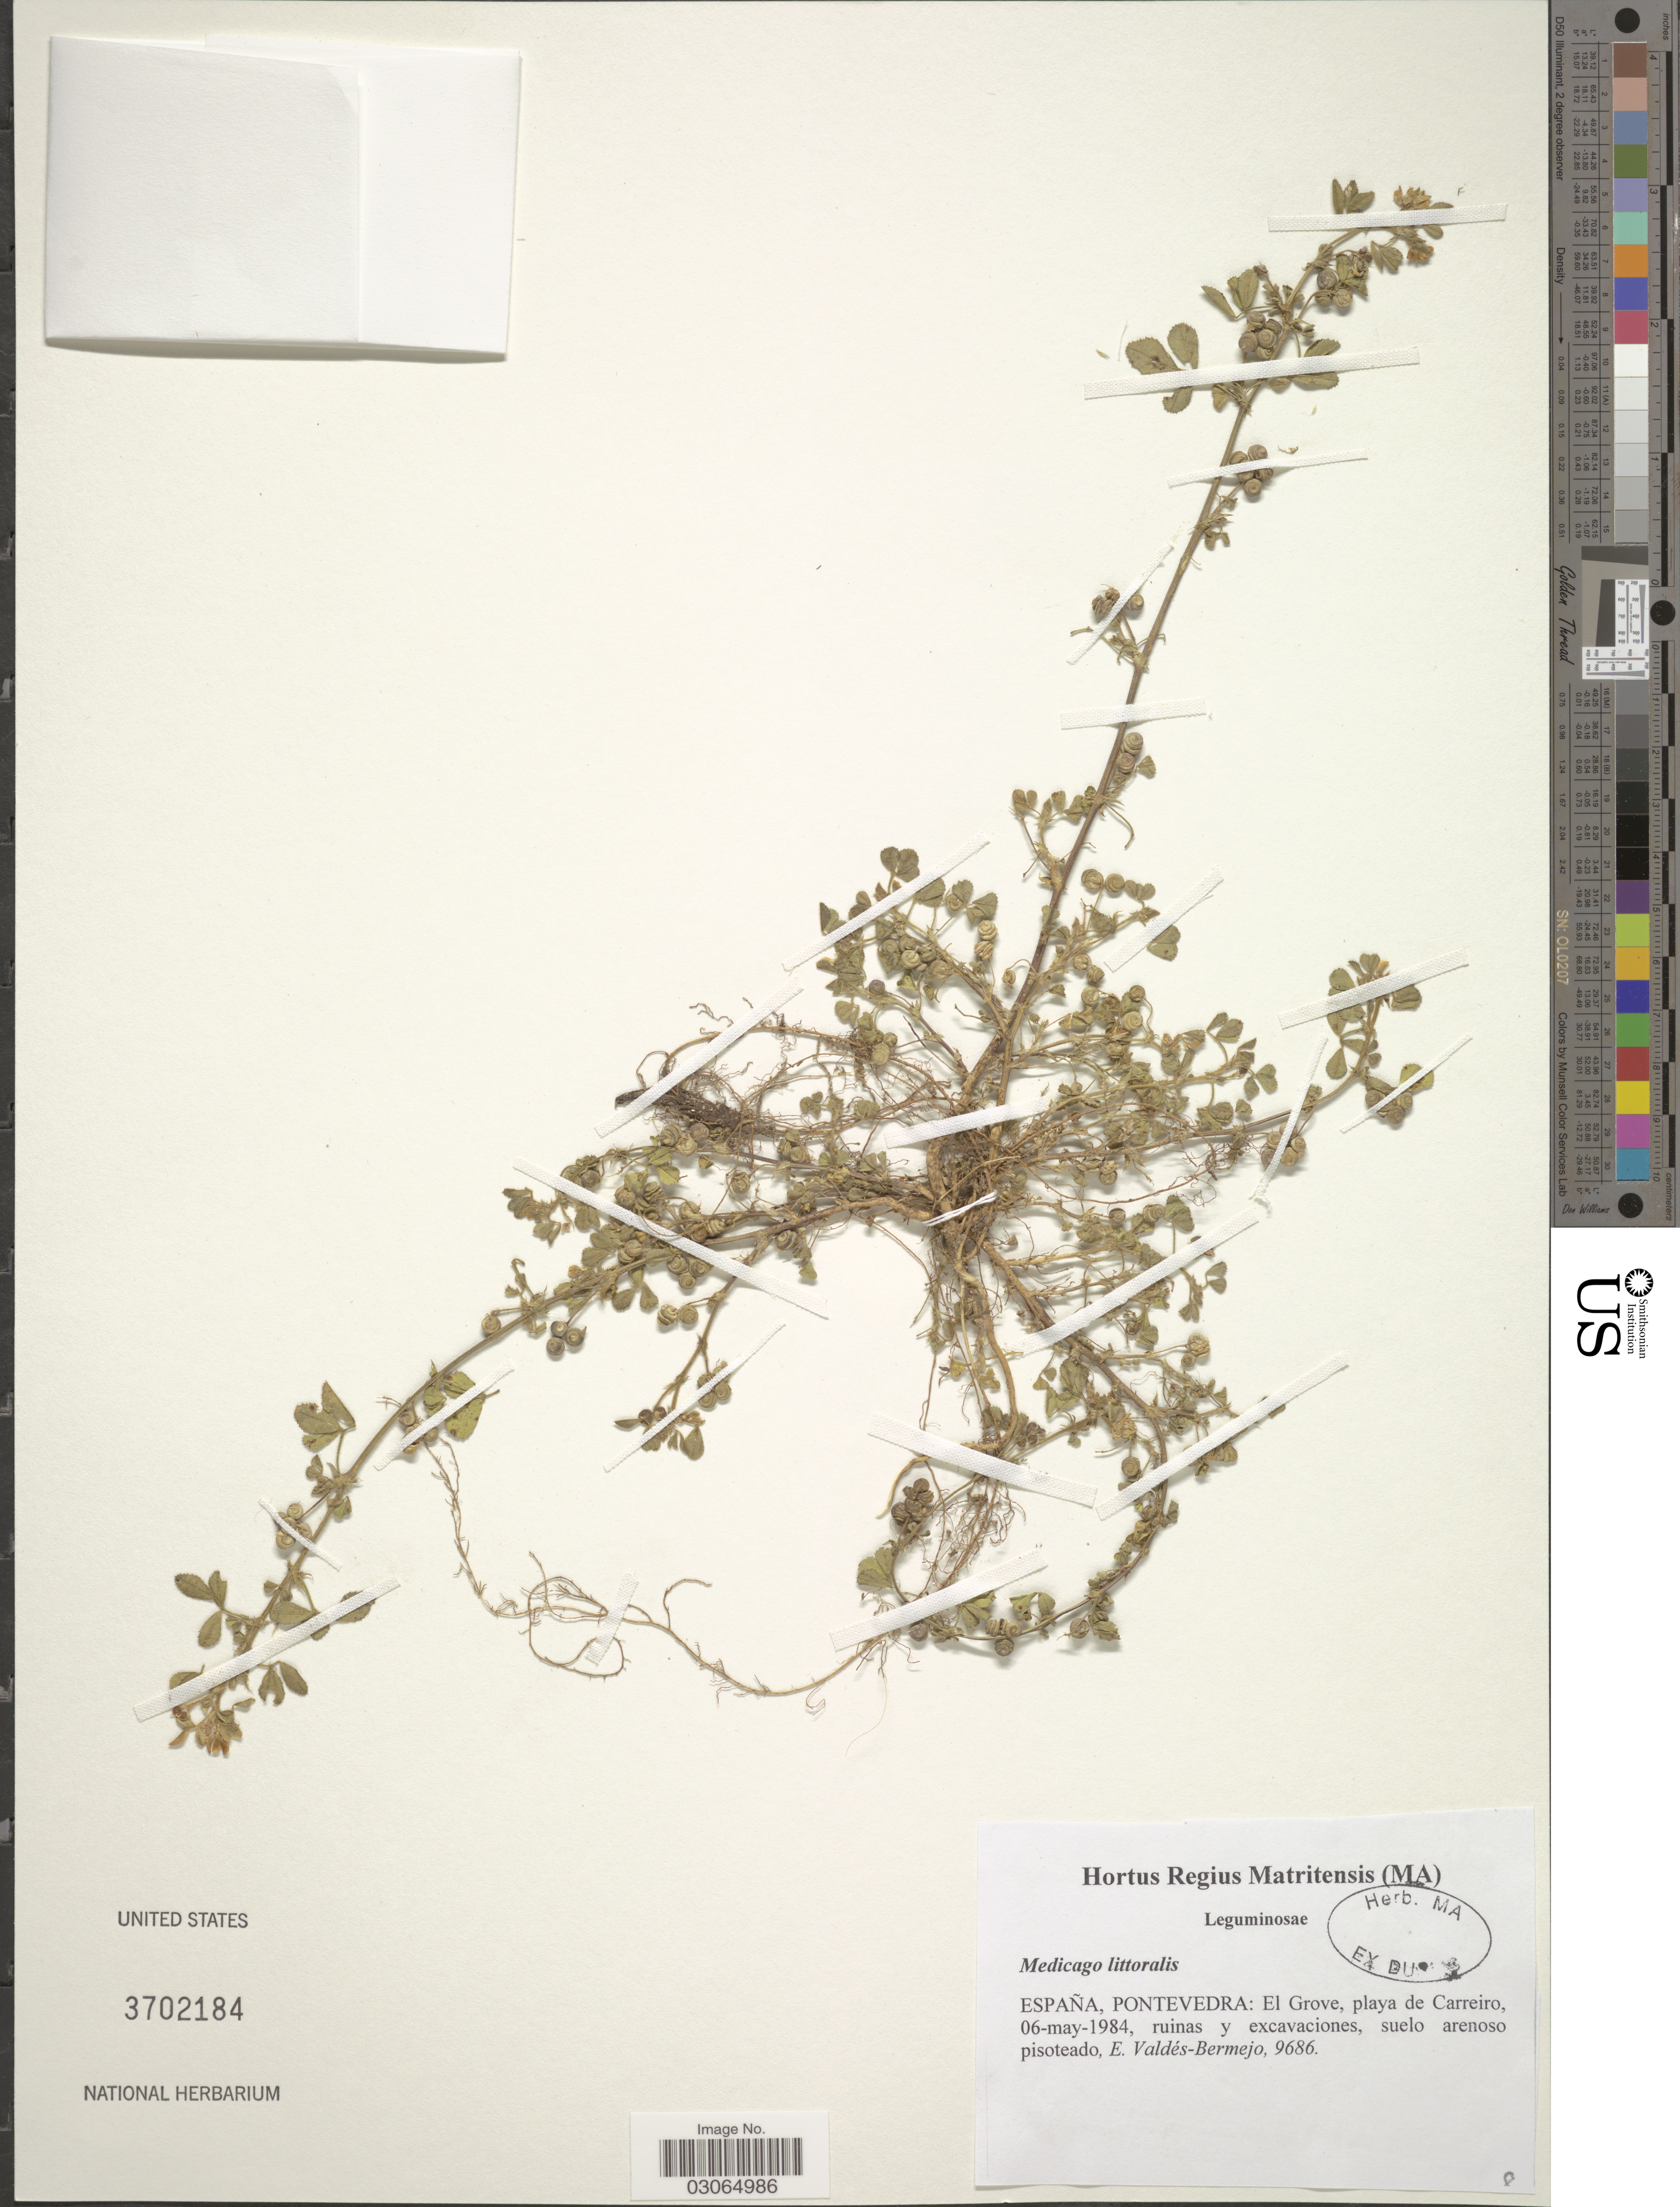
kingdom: Plantae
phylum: Tracheophyta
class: Magnoliopsida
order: Fabales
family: Fabaceae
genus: Medicago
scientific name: Medicago littoralis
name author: Loisel.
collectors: E. Valdes Bermejo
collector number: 9686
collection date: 1984-05-06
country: Spain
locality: España, Pontevedra: El Grove, playa de Carreiro.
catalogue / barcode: US 3702184